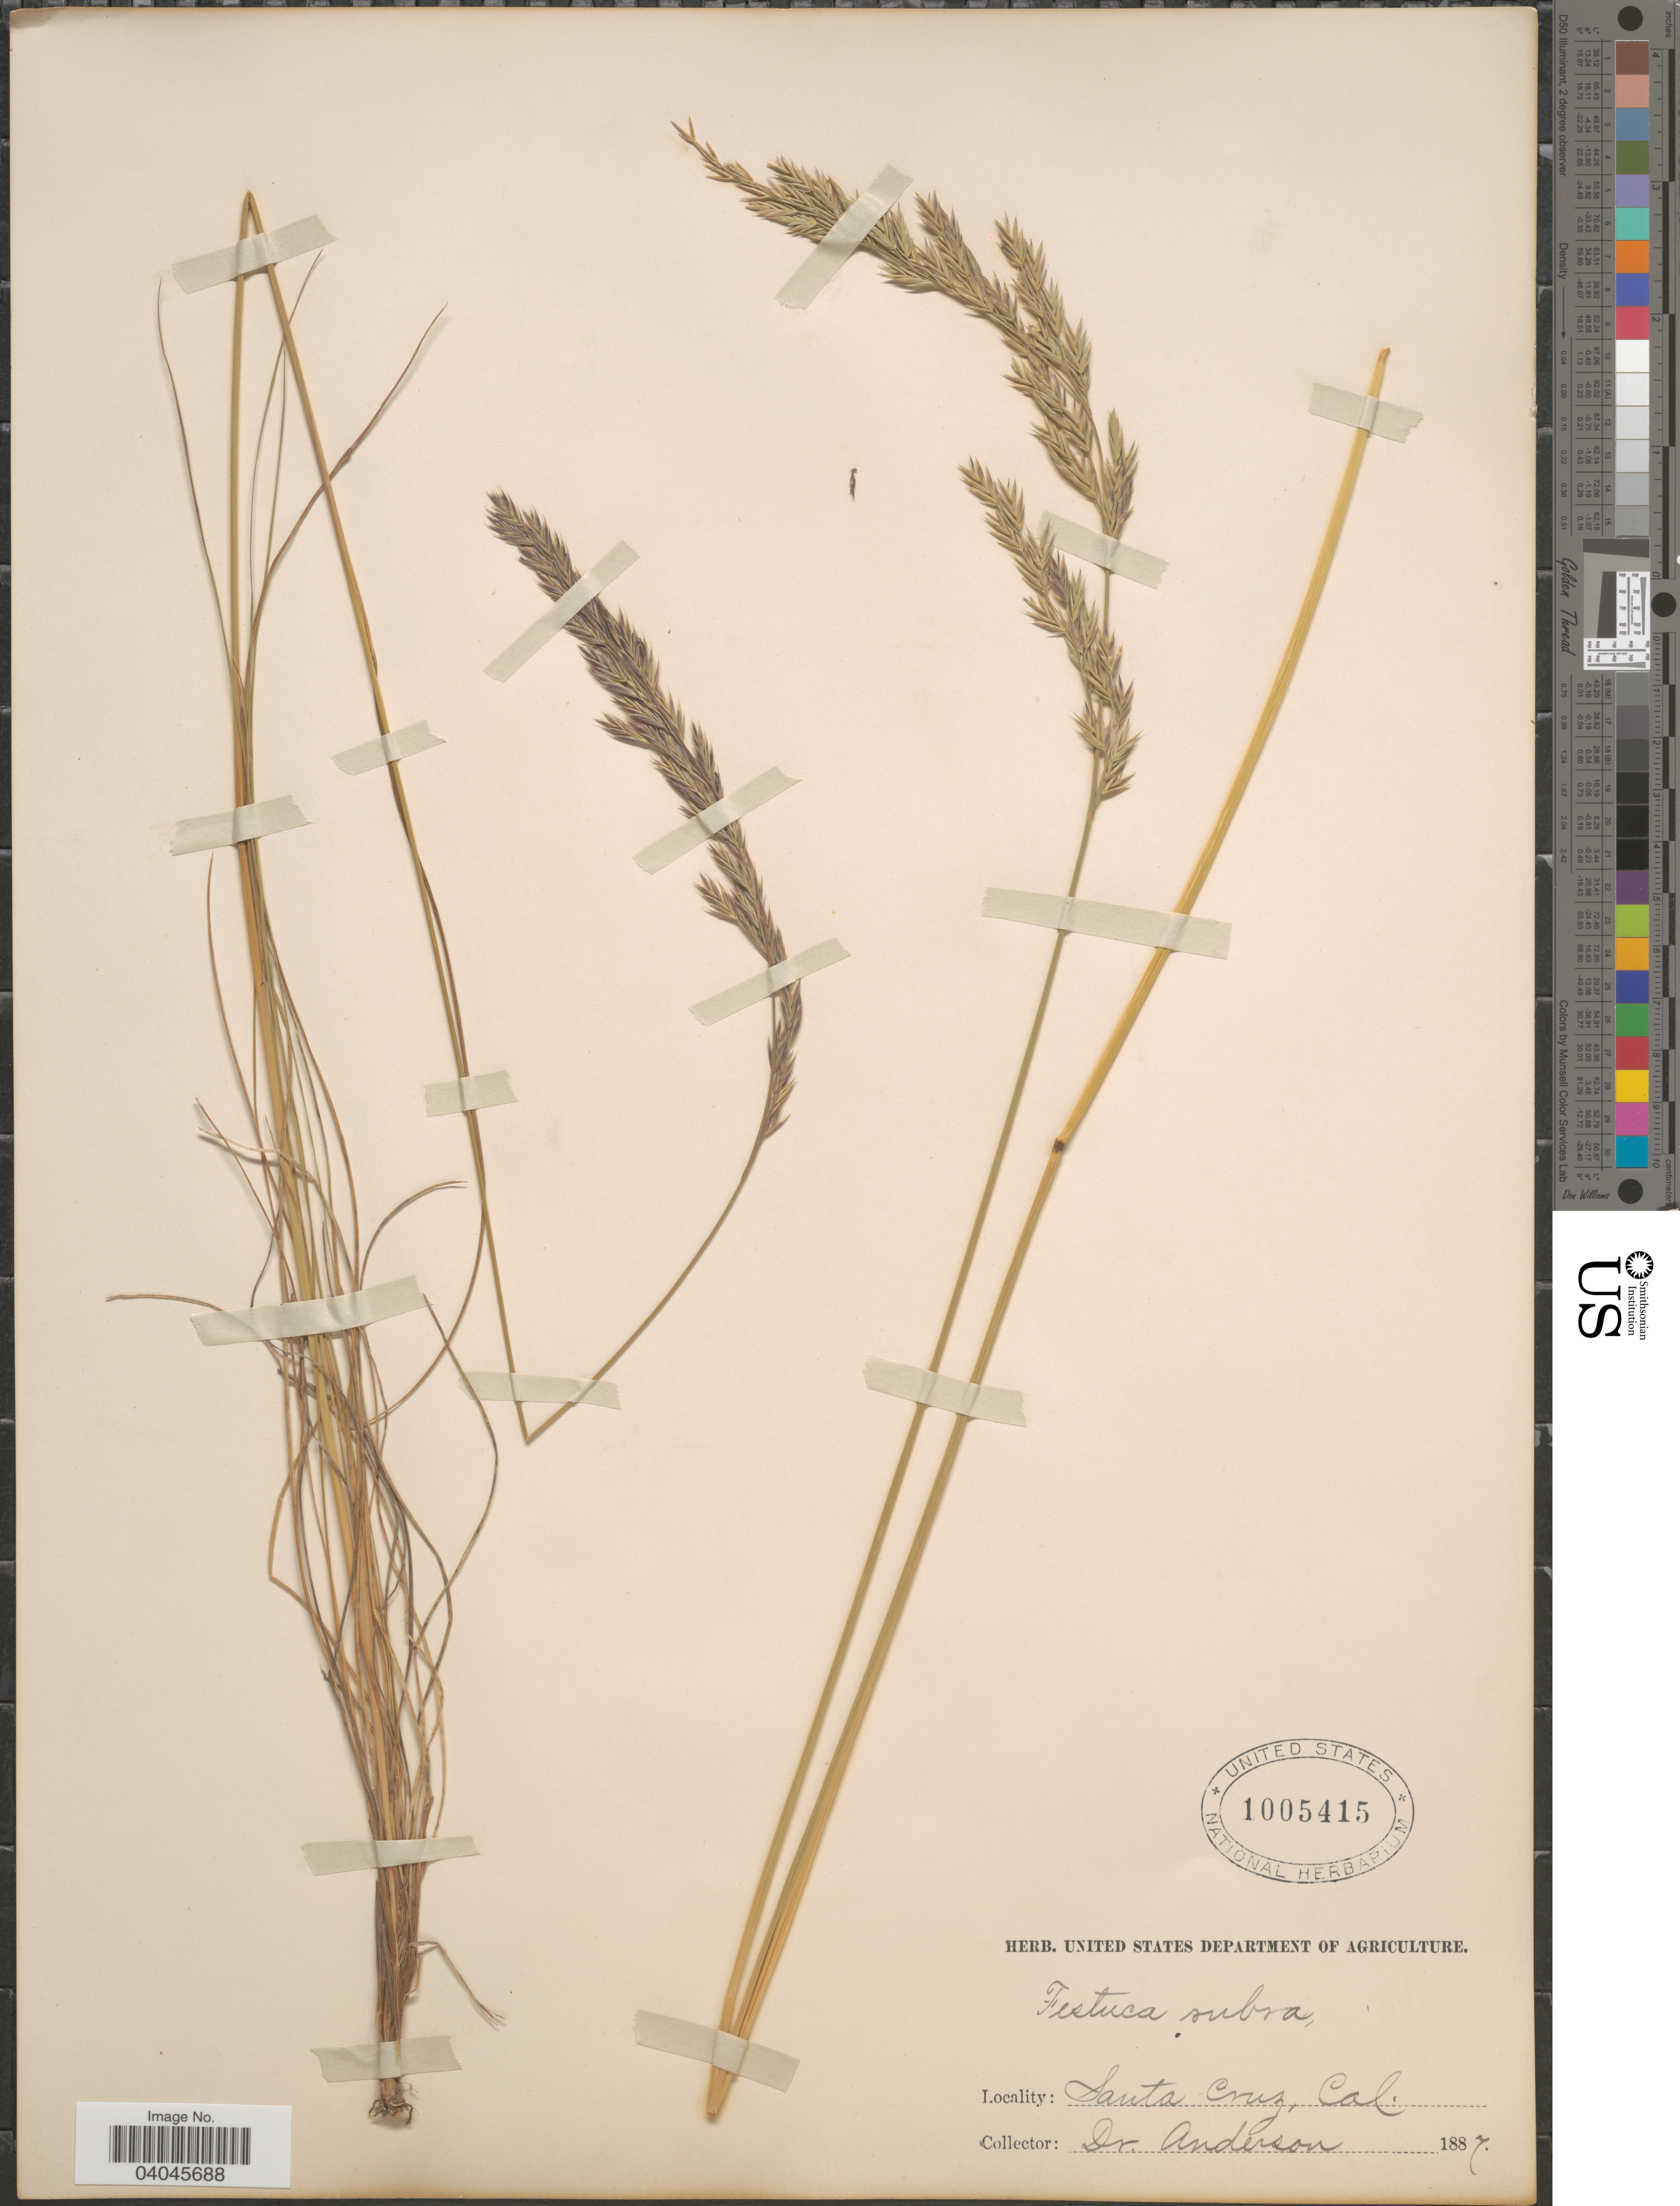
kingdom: Plantae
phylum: Tracheophyta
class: Liliopsida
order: Poales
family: Poaceae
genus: Festuca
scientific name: Festuca rubra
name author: L.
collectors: -. Anderson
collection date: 1887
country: United States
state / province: California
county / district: Santa Cruz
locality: Santa Cruz.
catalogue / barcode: US 1005415